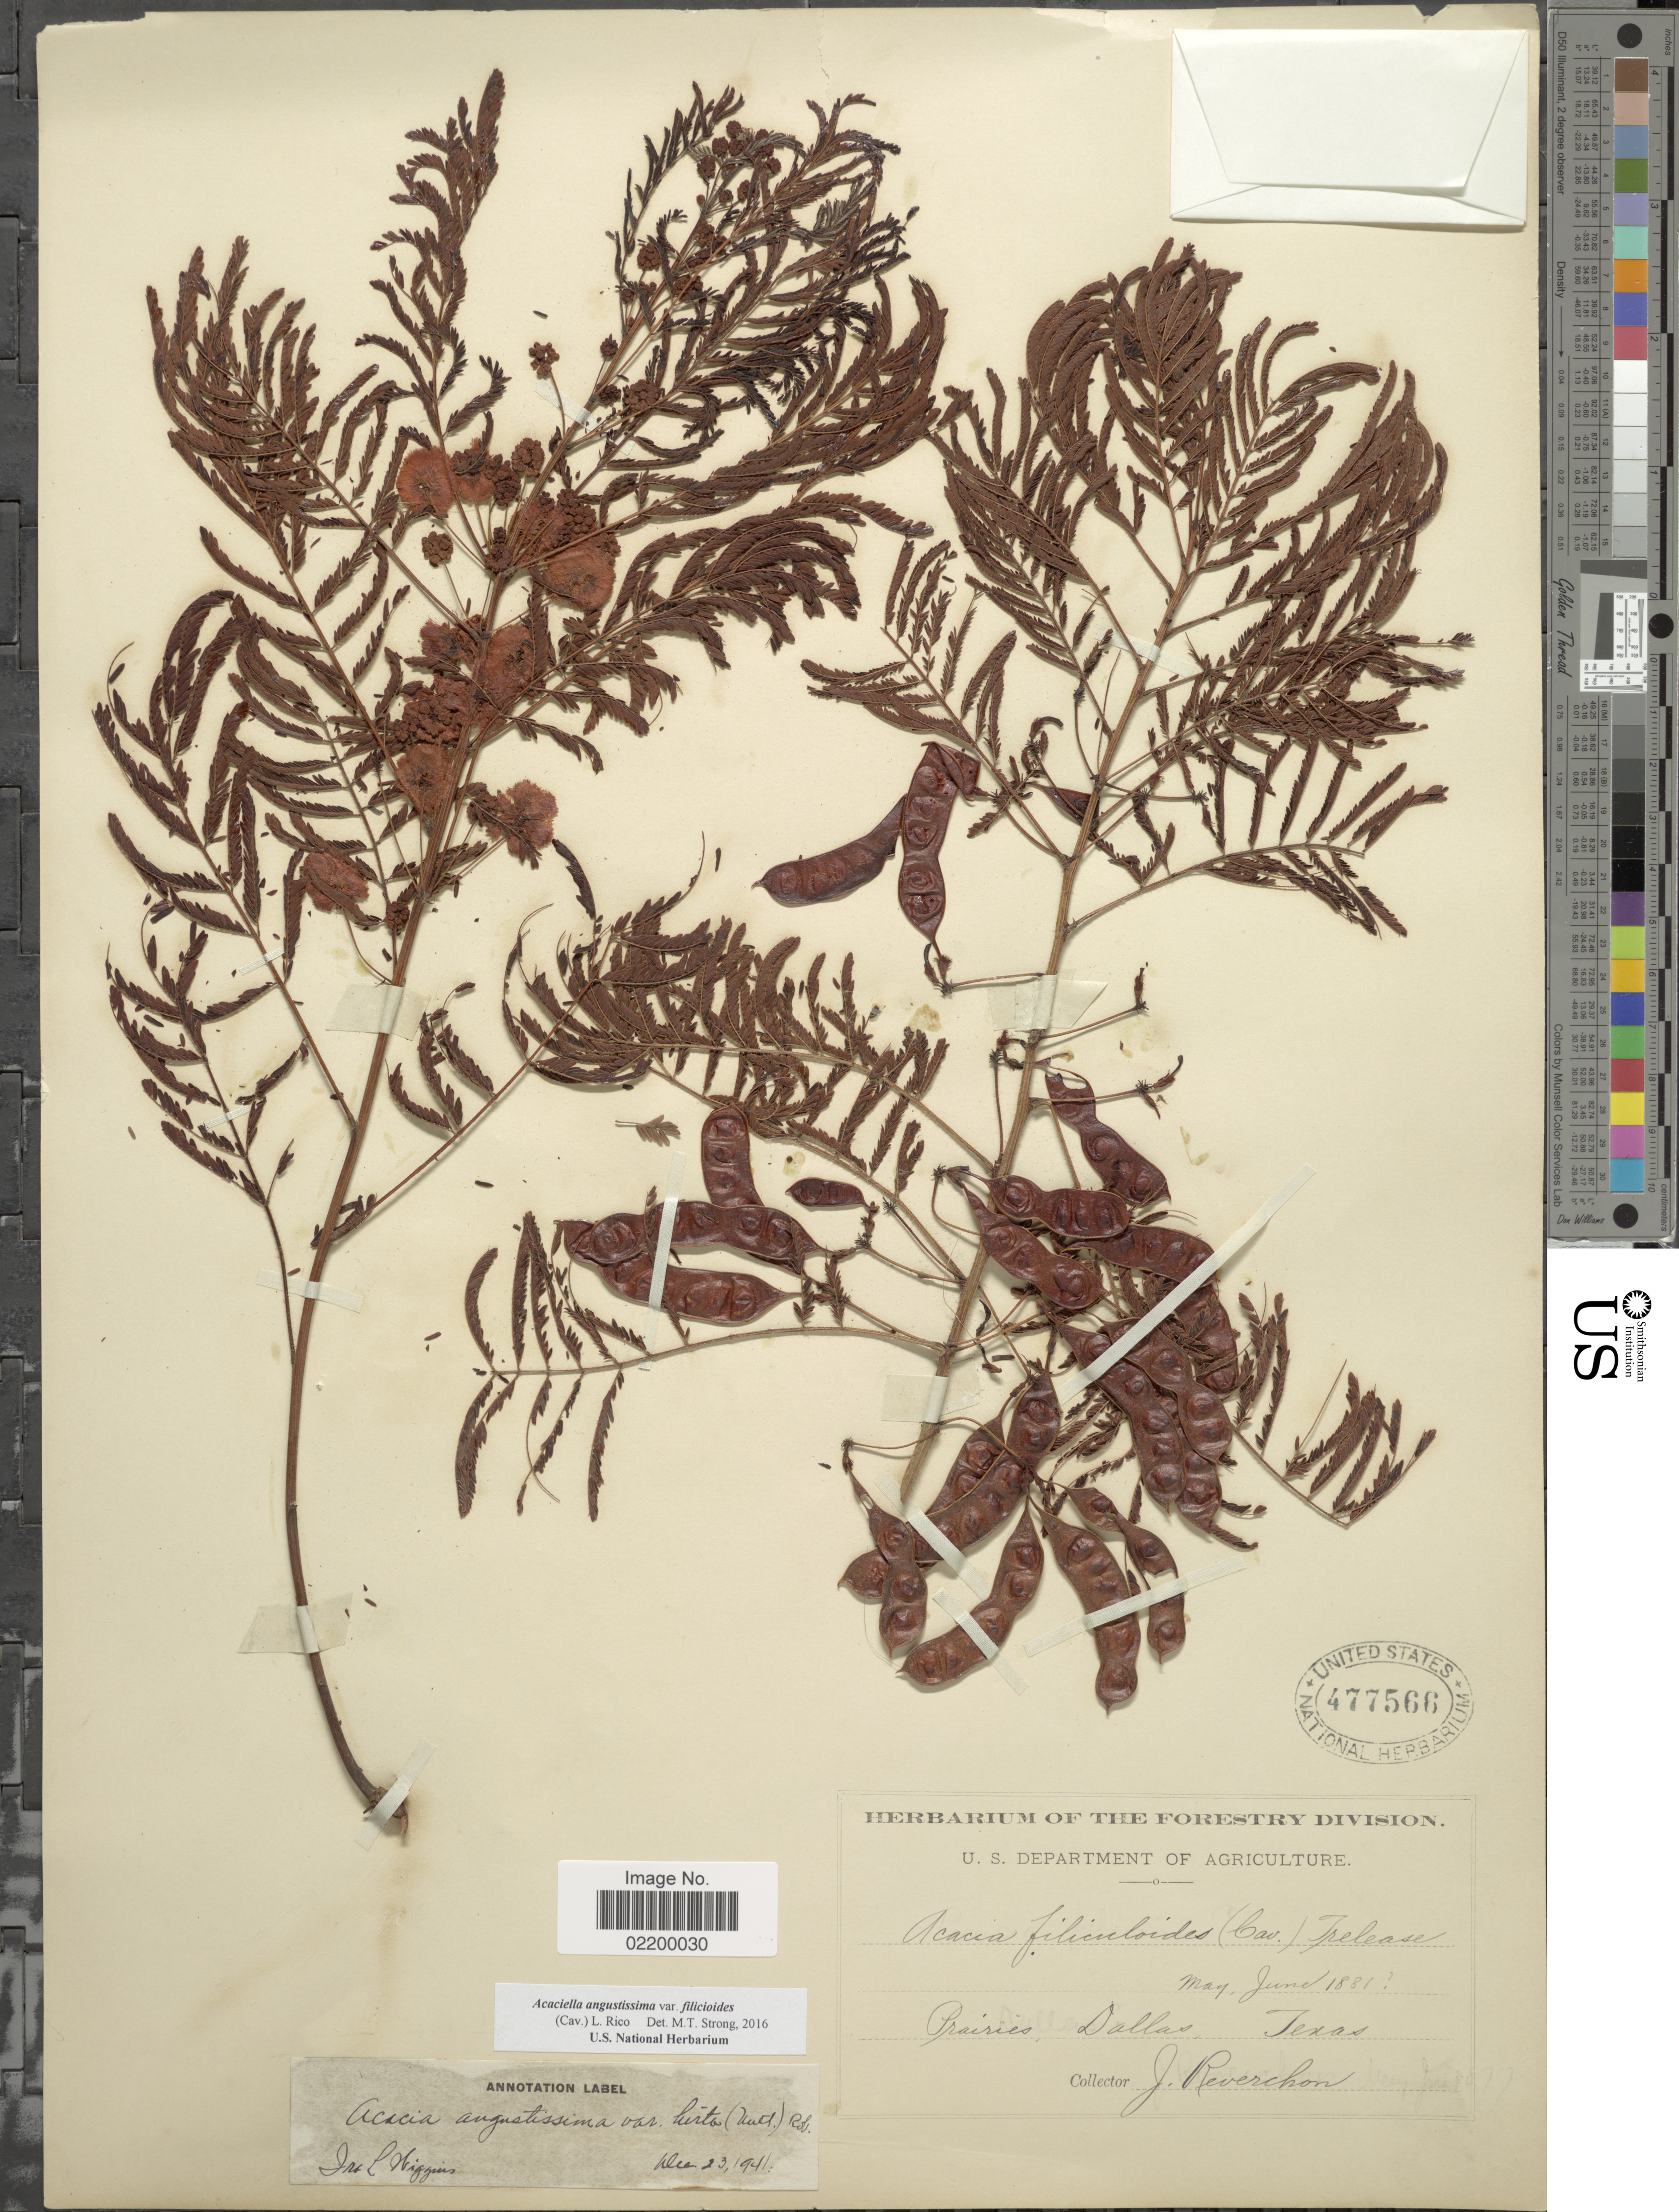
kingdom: Plantae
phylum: Tracheophyta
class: Magnoliopsida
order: Fabales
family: Fabaceae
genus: Acaciella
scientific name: Acaciella angustissima var. filicioides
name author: (Cav.) L. Rico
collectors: J. Reverchon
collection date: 1881-05/1881-06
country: United States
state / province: Texas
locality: Prairies Dallas Texas.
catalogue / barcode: US 477566